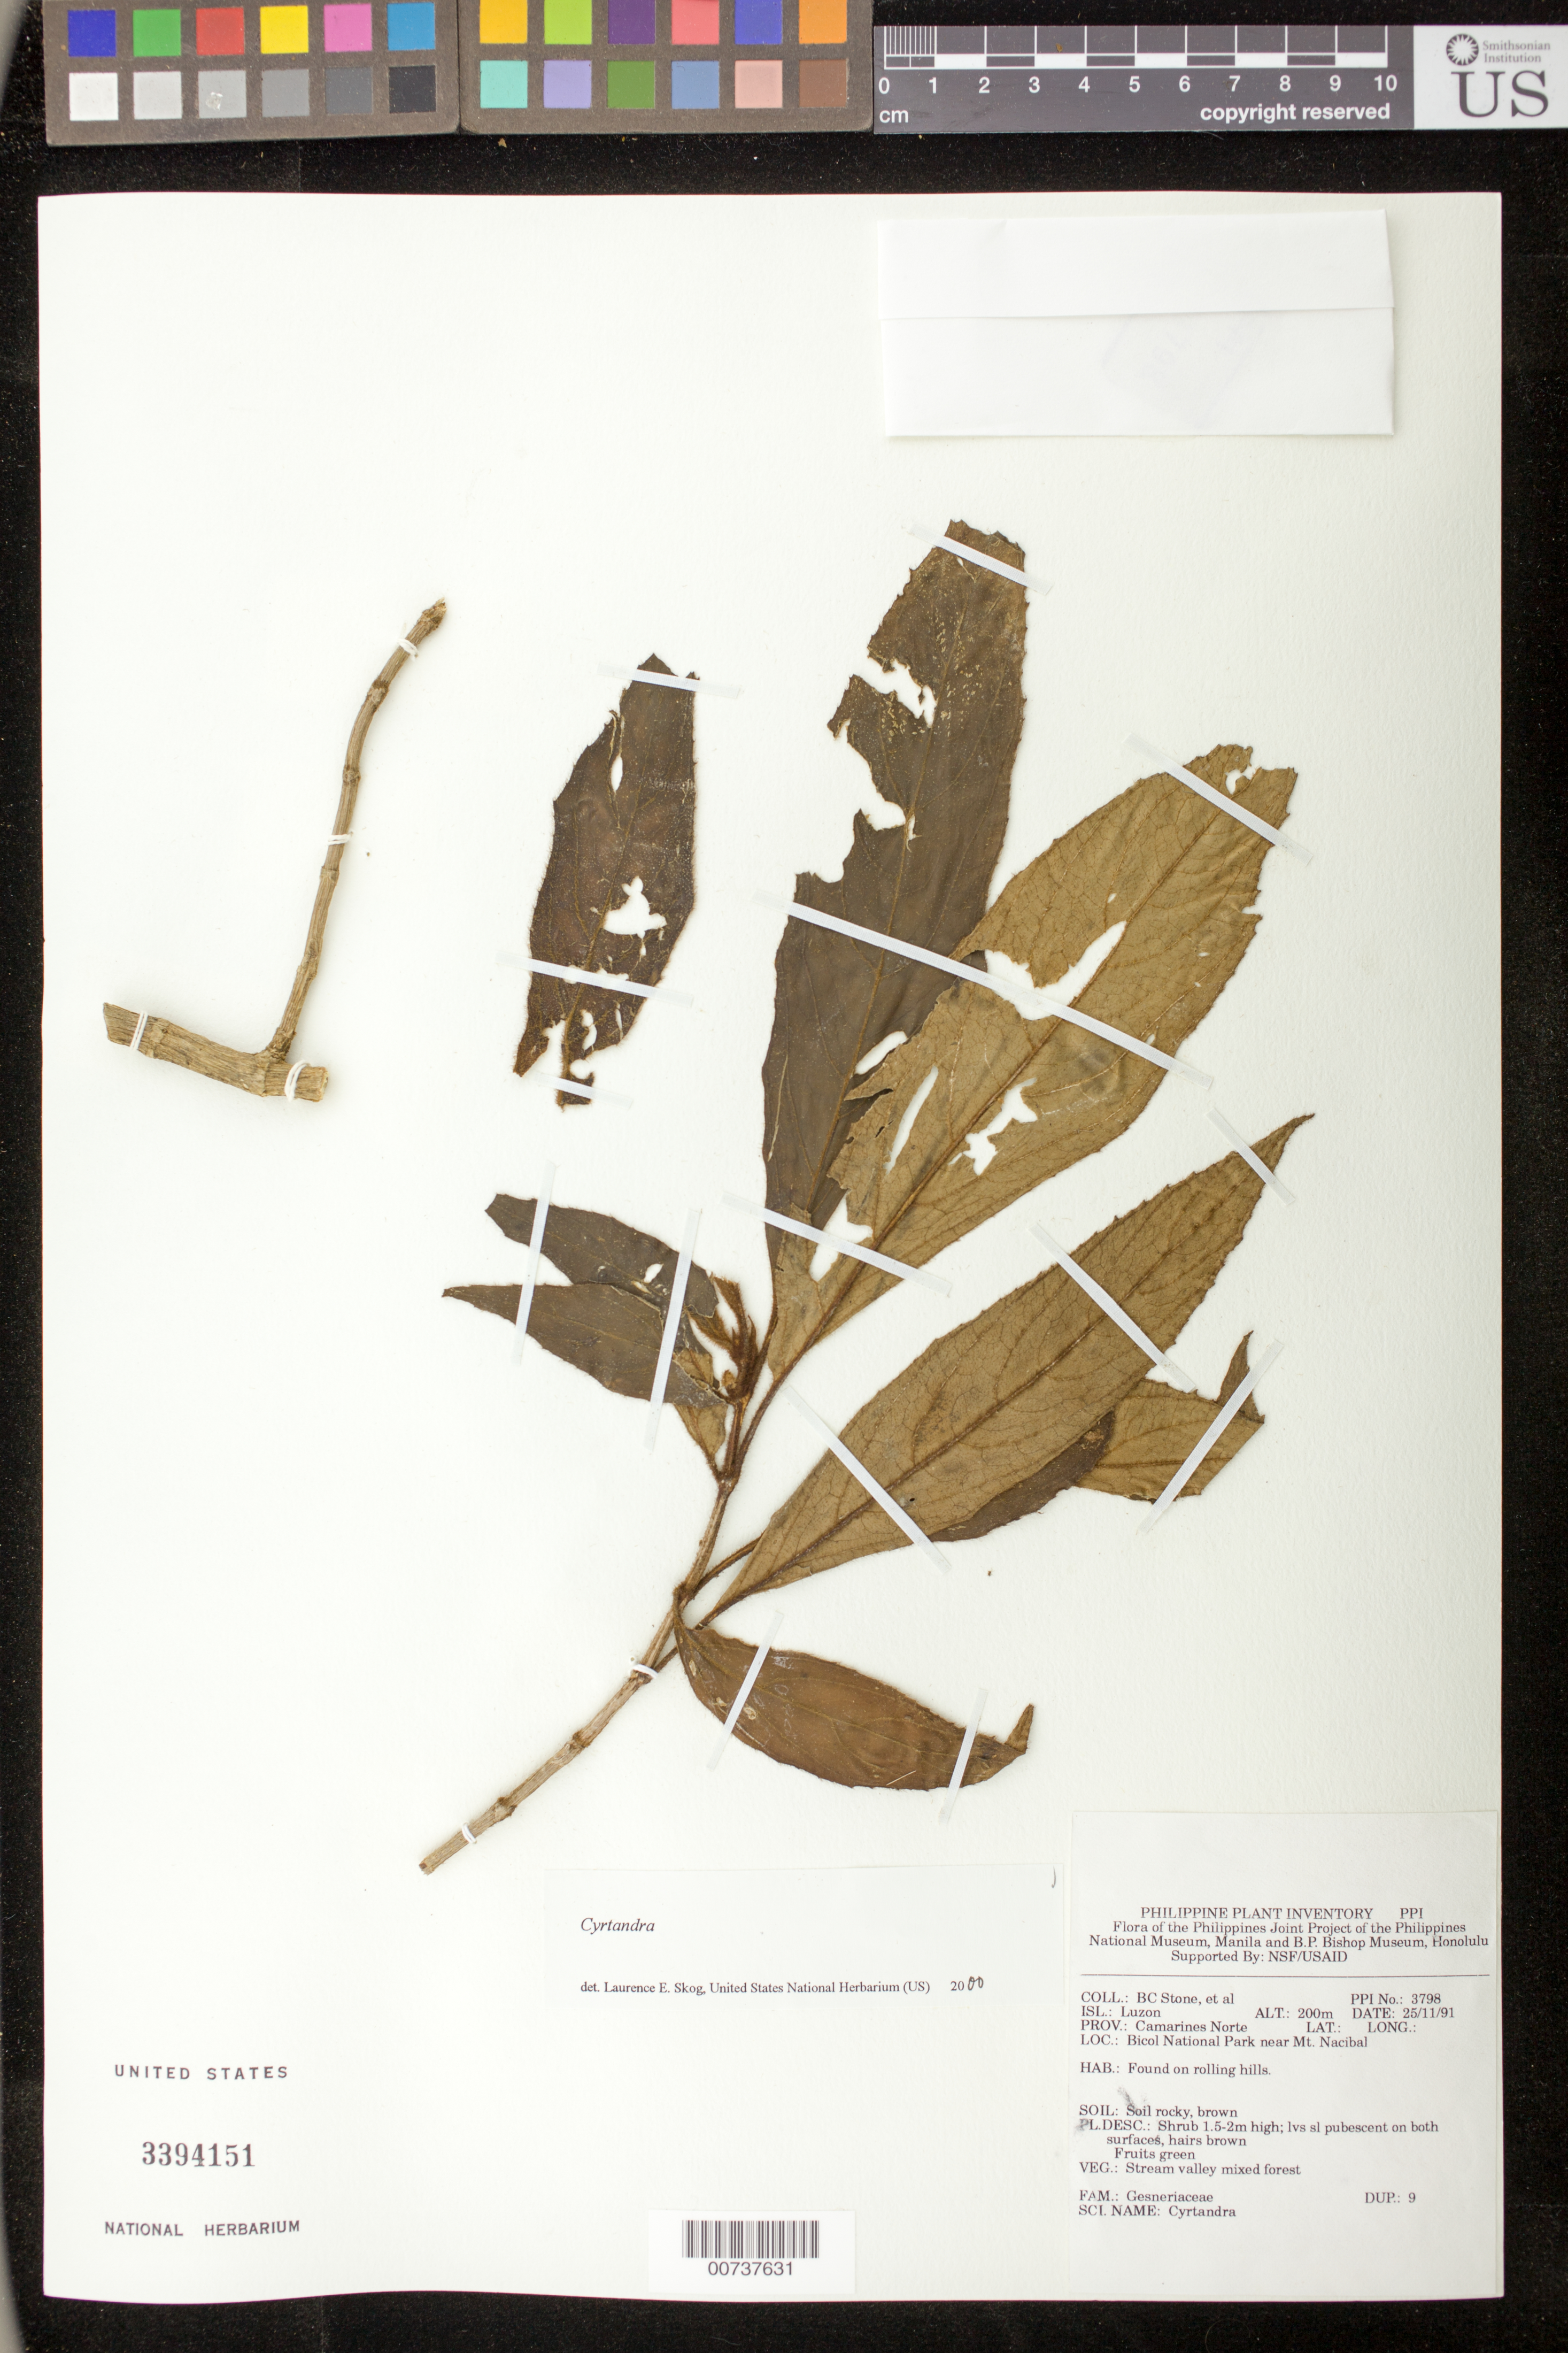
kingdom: Plantae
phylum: Tracheophyta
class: Magnoliopsida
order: Lamiales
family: Gesneriaceae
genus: Cyrtandra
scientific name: Cyrtandra sp.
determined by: Skog, Laurence E.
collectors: B. C. Stone & et al.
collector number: PPI no. 3798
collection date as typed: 25 Nov 1991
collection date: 1991-11-25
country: Philippines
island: Luzon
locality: Prov. Camarines Norte; Bicol National Park near Mt. Nacibal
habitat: Stream valley mixed forest; soil rocky, brown; found on rolling hills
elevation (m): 200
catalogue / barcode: US 3394151